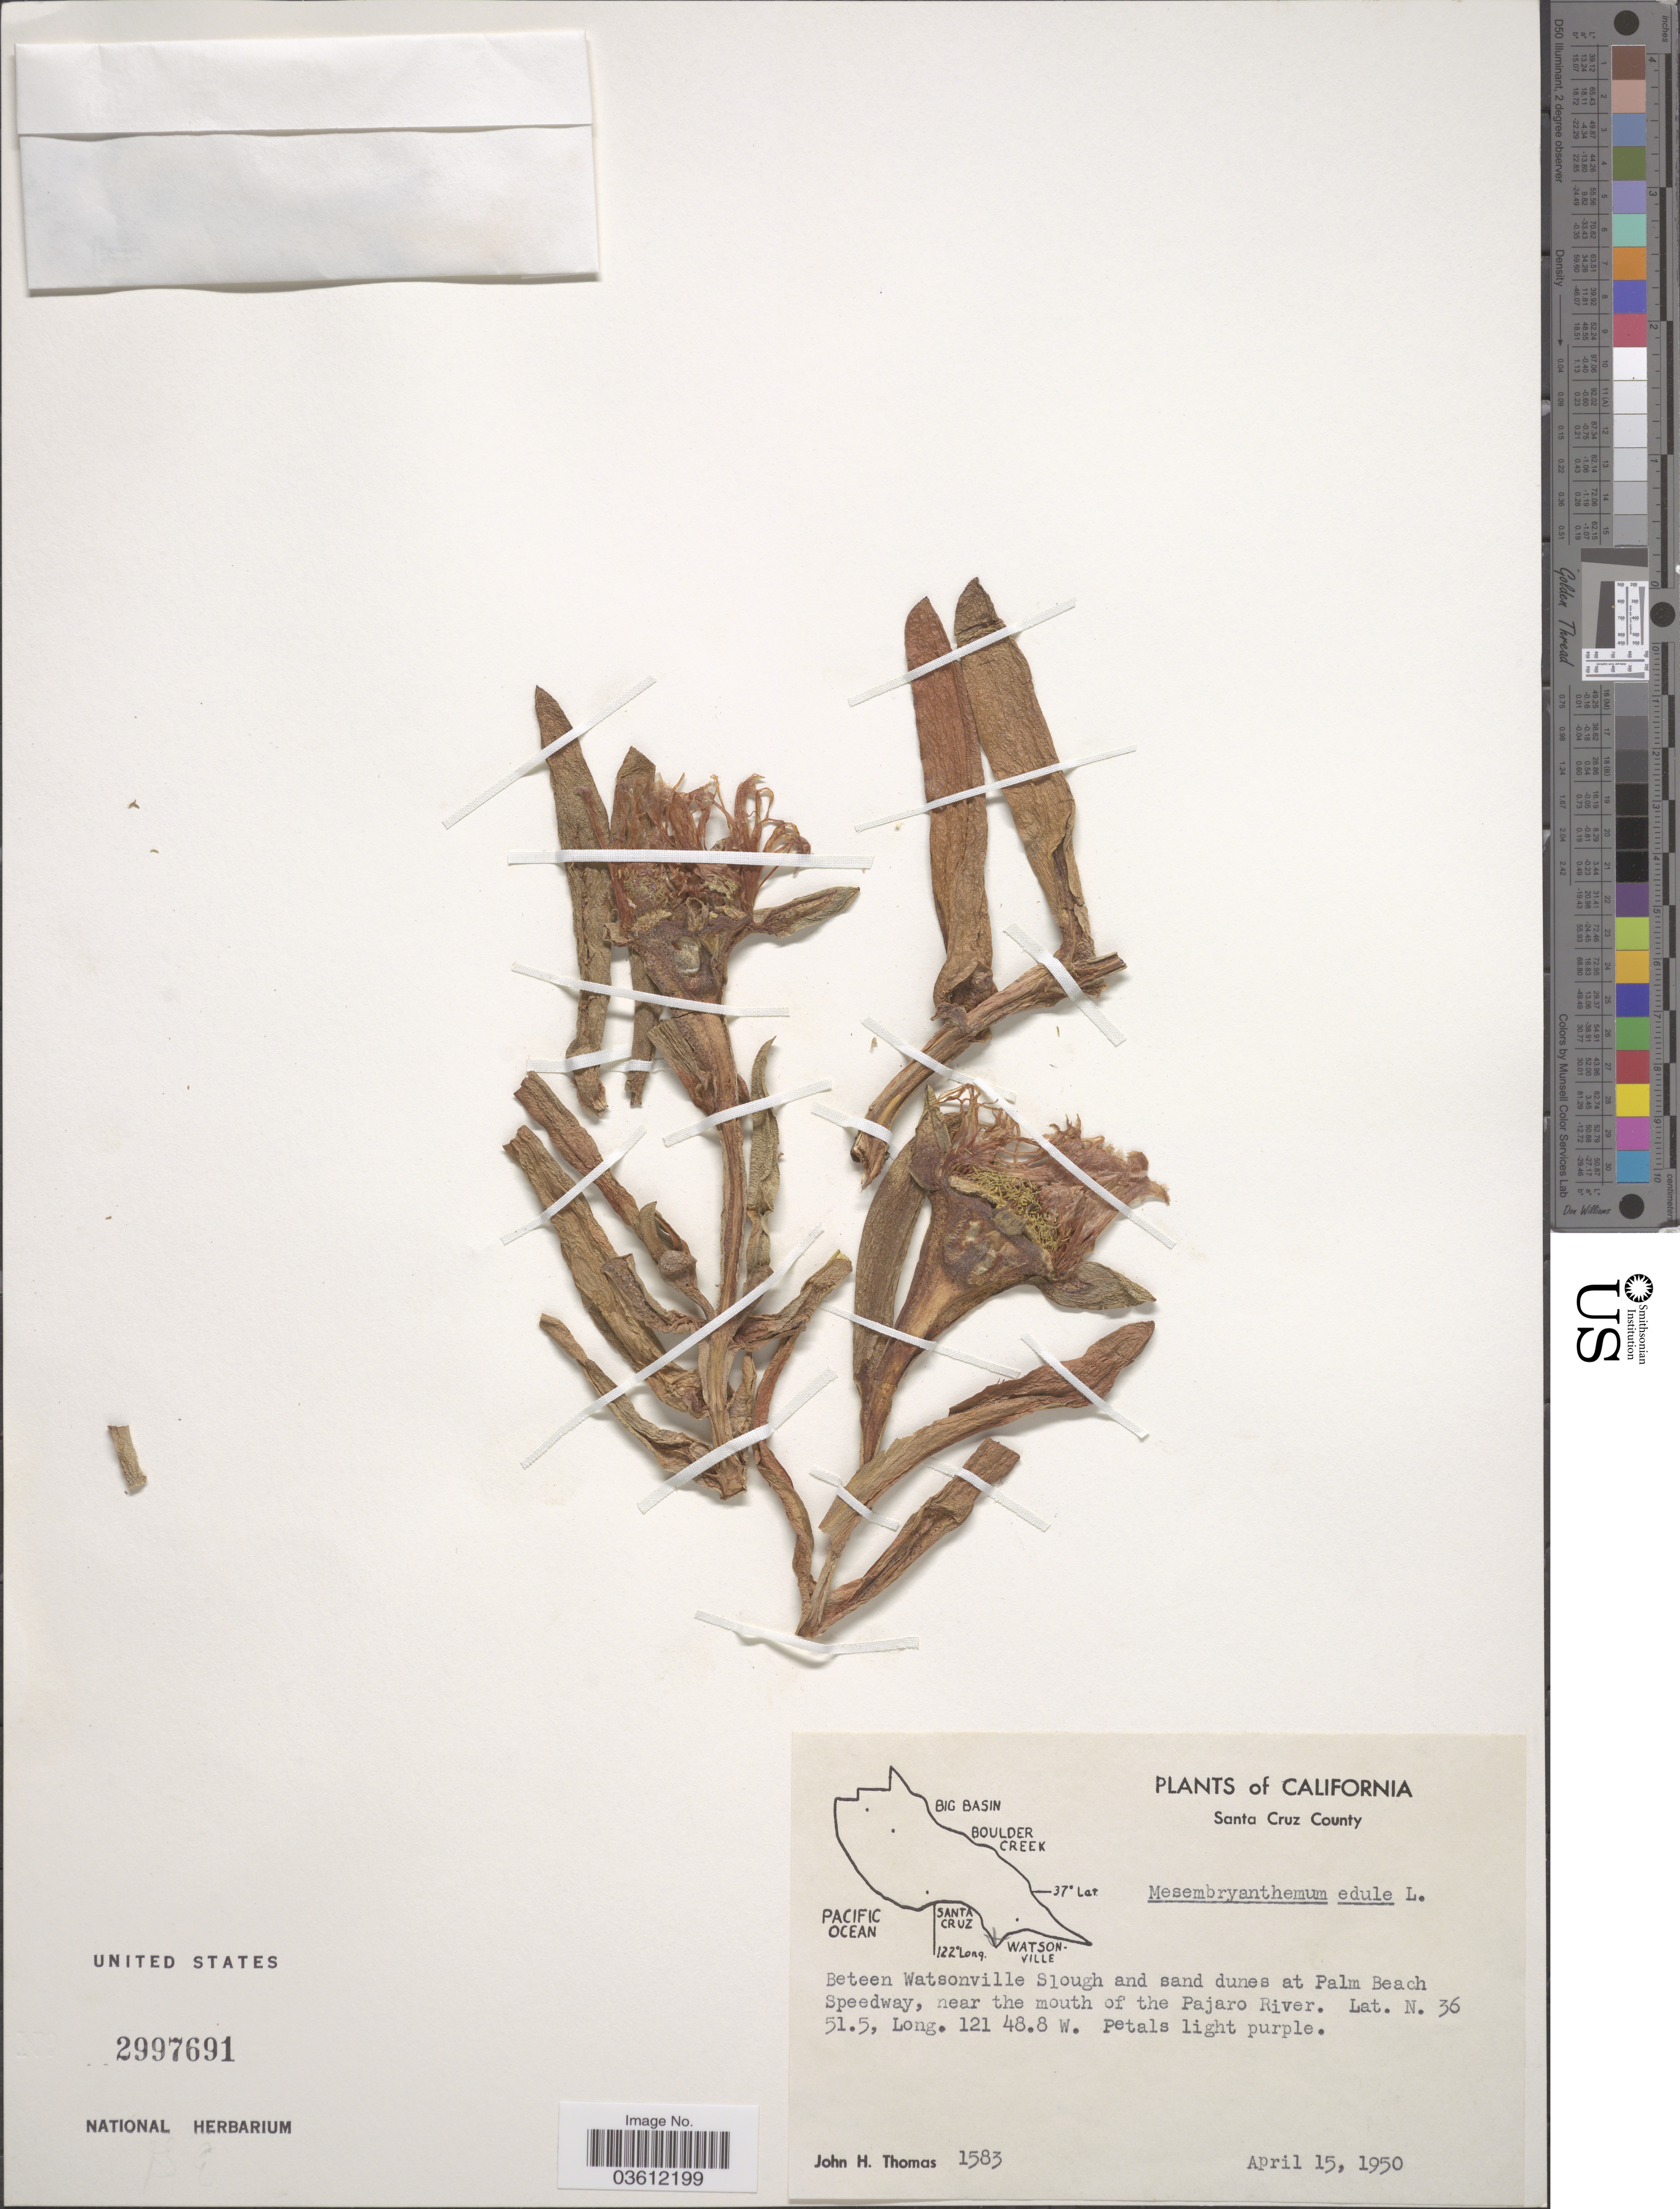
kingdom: Plantae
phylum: Tracheophyta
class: Magnoliopsida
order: Caryophyllales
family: Aizoaceae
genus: Mesembryanthemum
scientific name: Mesembryanthemum edule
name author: L.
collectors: J. H. Thomas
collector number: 1583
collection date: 1950-04-15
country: United States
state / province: California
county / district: Santa Cruz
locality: Santa Cruz County. Between Watsonville Slough and sand dunes at Palm Beach Speedway, near the mouth of the Pajaro River.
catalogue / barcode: US 2997691